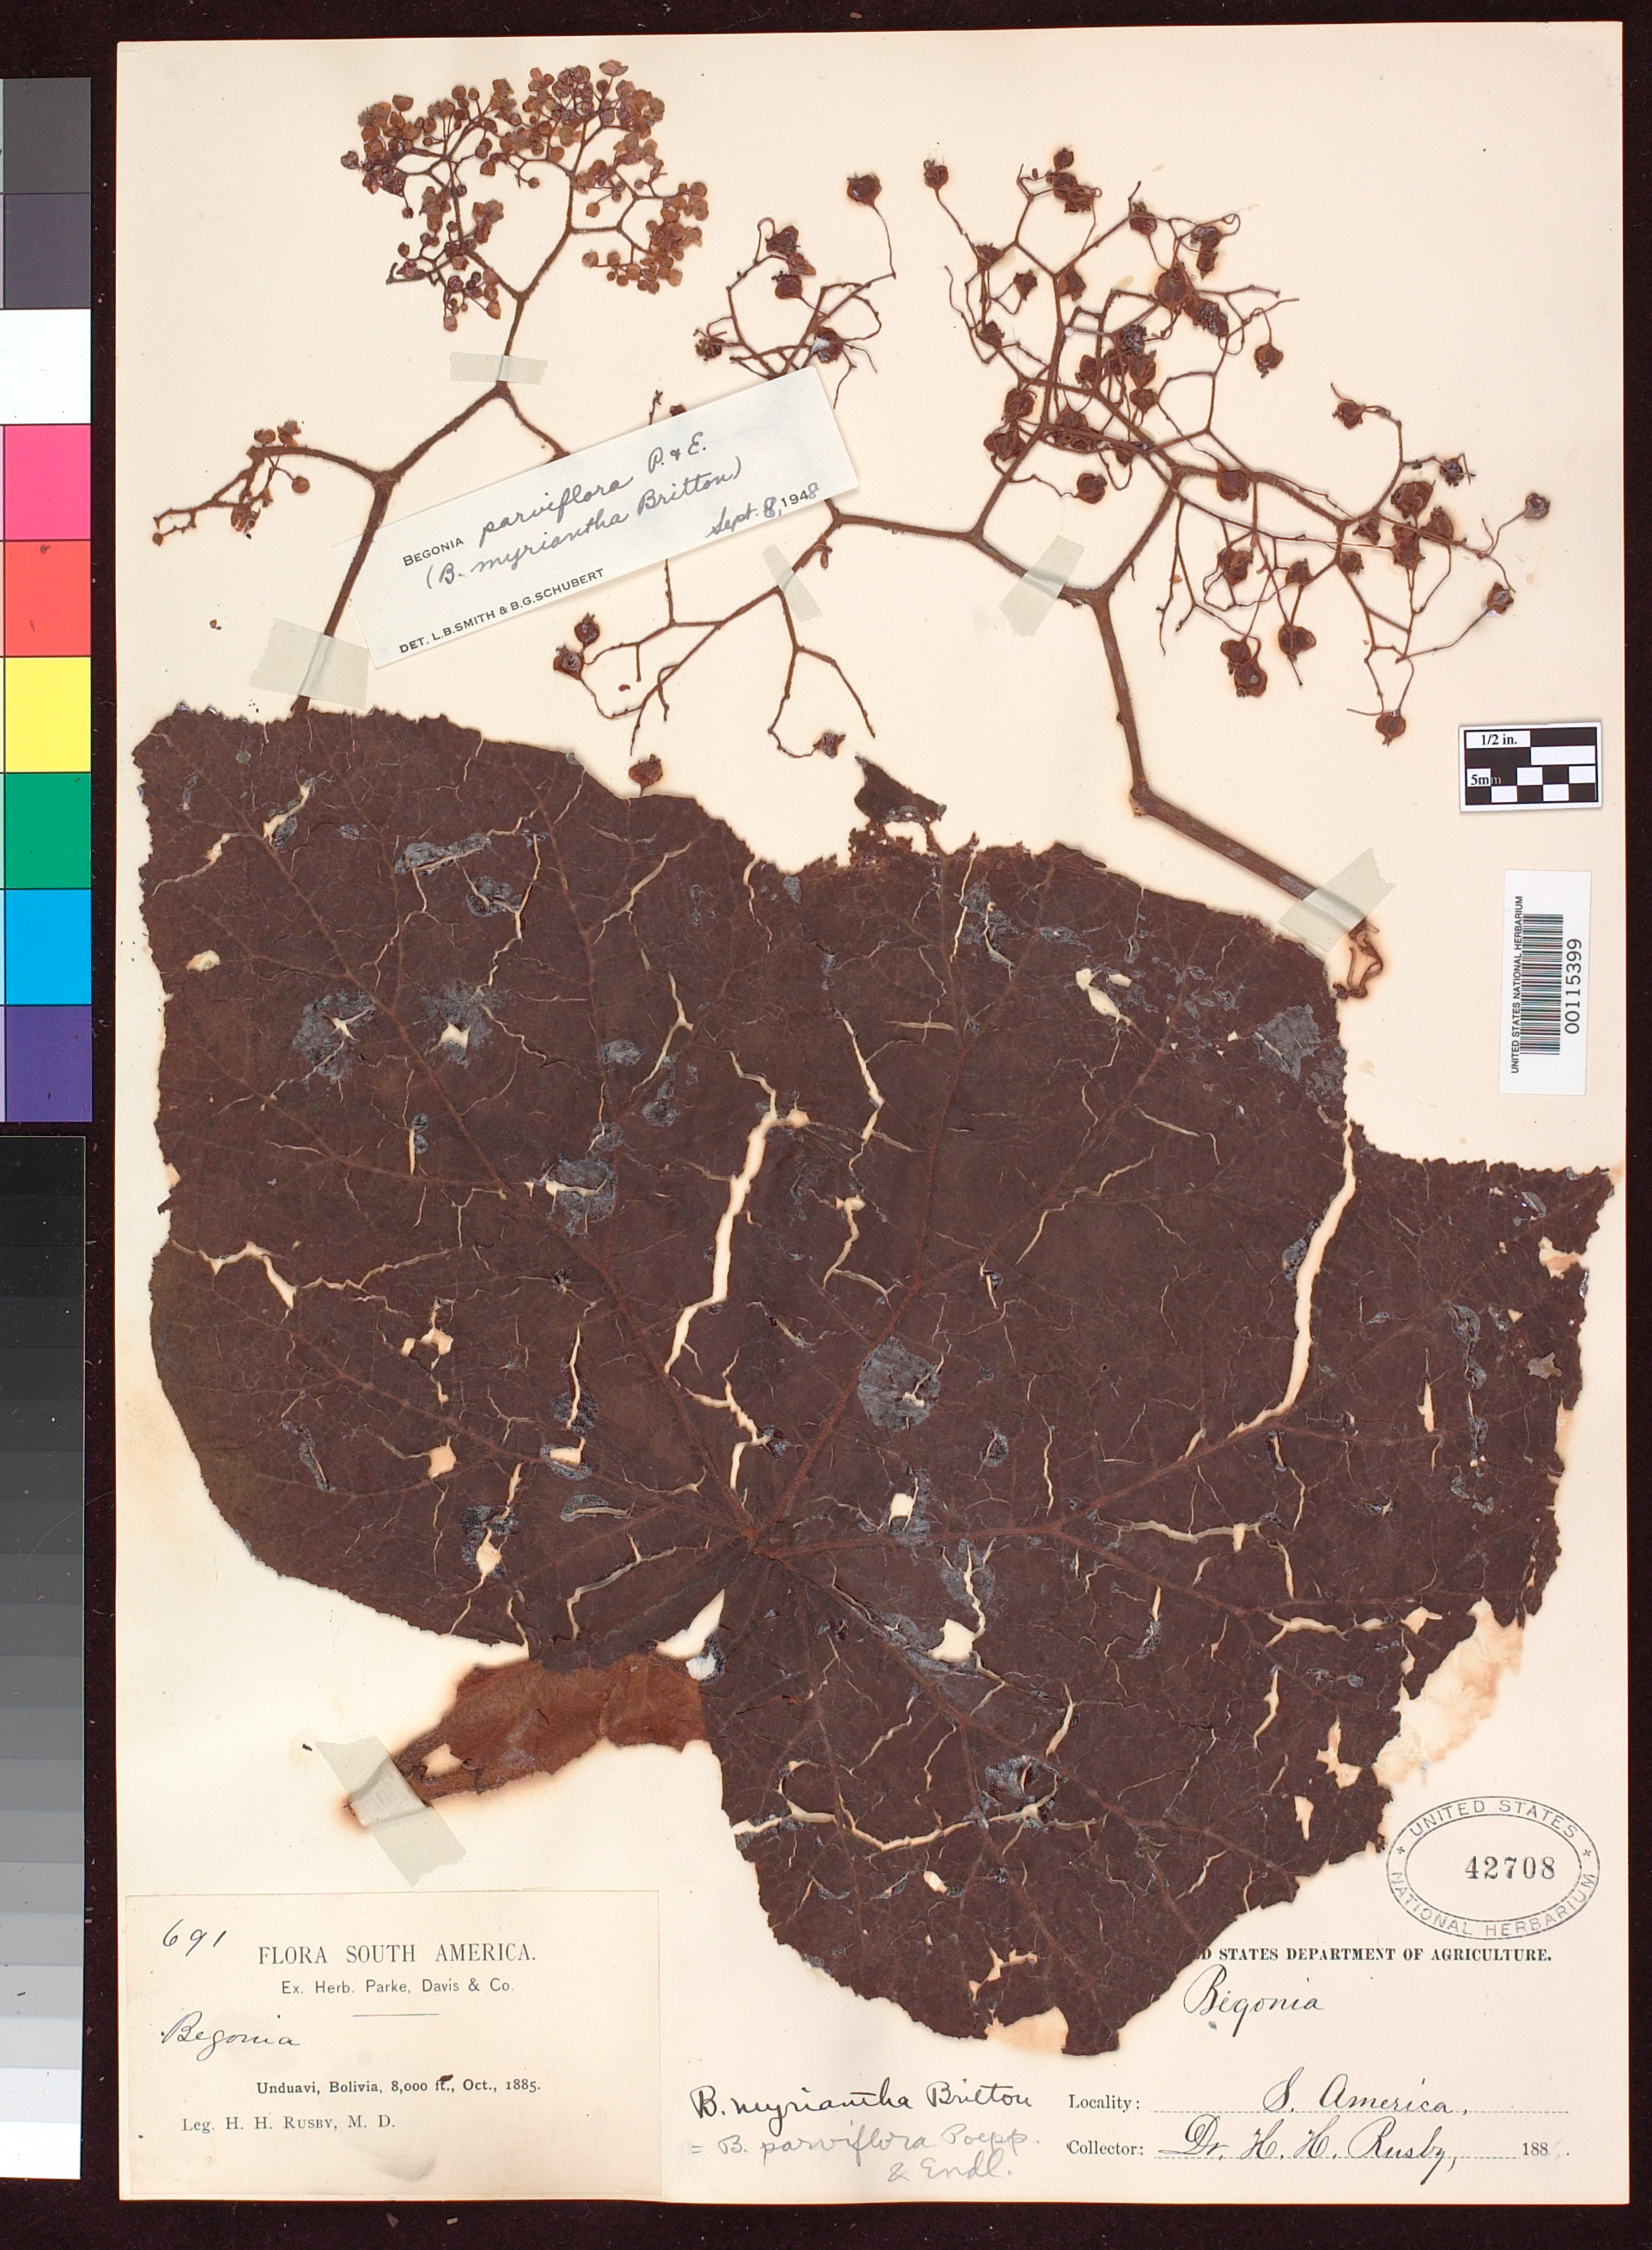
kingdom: Plantae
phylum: Tracheophyta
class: Magnoliopsida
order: Cucurbitales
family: Begoniaceae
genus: Begonia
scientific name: Begonia myriantha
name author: Britton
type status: Isotype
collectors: H. H. Rusby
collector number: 691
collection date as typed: Oct 1885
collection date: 1885-10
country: Bolivia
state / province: La Paz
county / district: Nor Yungas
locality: Unduavi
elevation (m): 2438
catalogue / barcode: US 42708